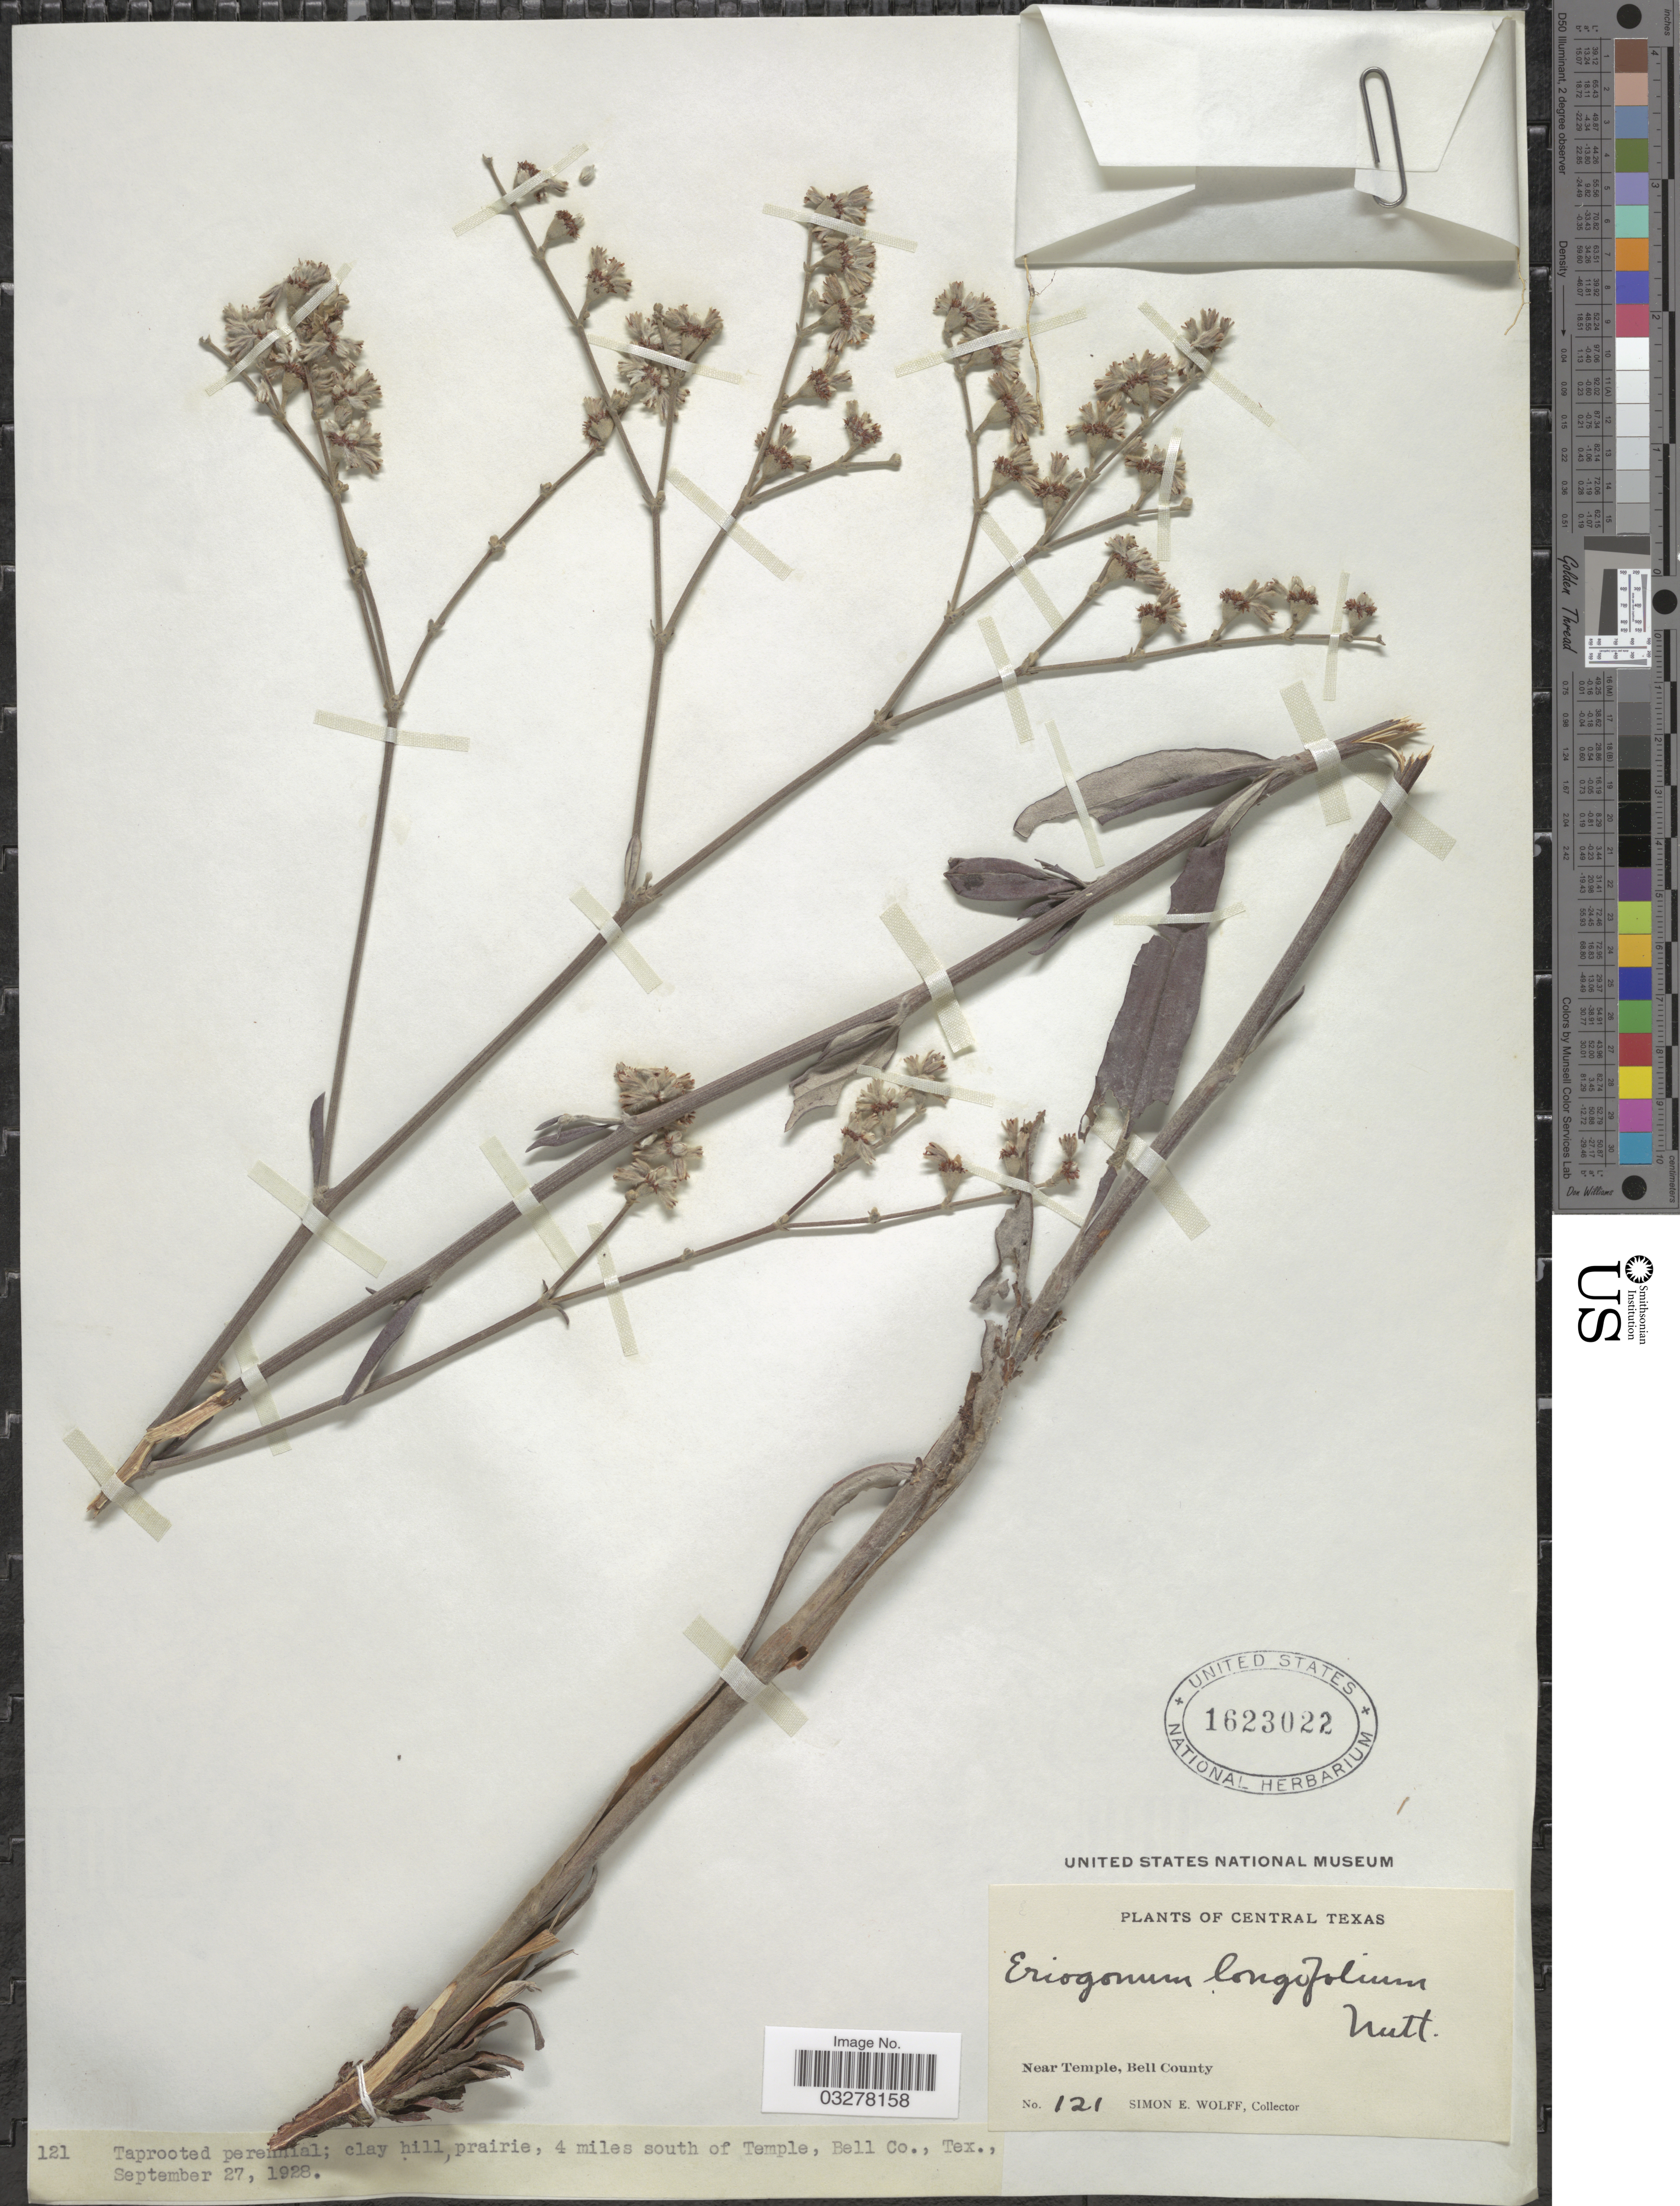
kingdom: Plantae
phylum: Tracheophyta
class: Magnoliopsida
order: Caryophyllales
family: Polygonaceae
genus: Eriogonum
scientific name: Eriogonum longifolium var. longifolium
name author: Nutt.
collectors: S. E. Wolff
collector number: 121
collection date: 1928-09-27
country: United States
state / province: Texas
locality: Central Texas. 4 miles south of Temple, Bell Co.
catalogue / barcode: US 1623022